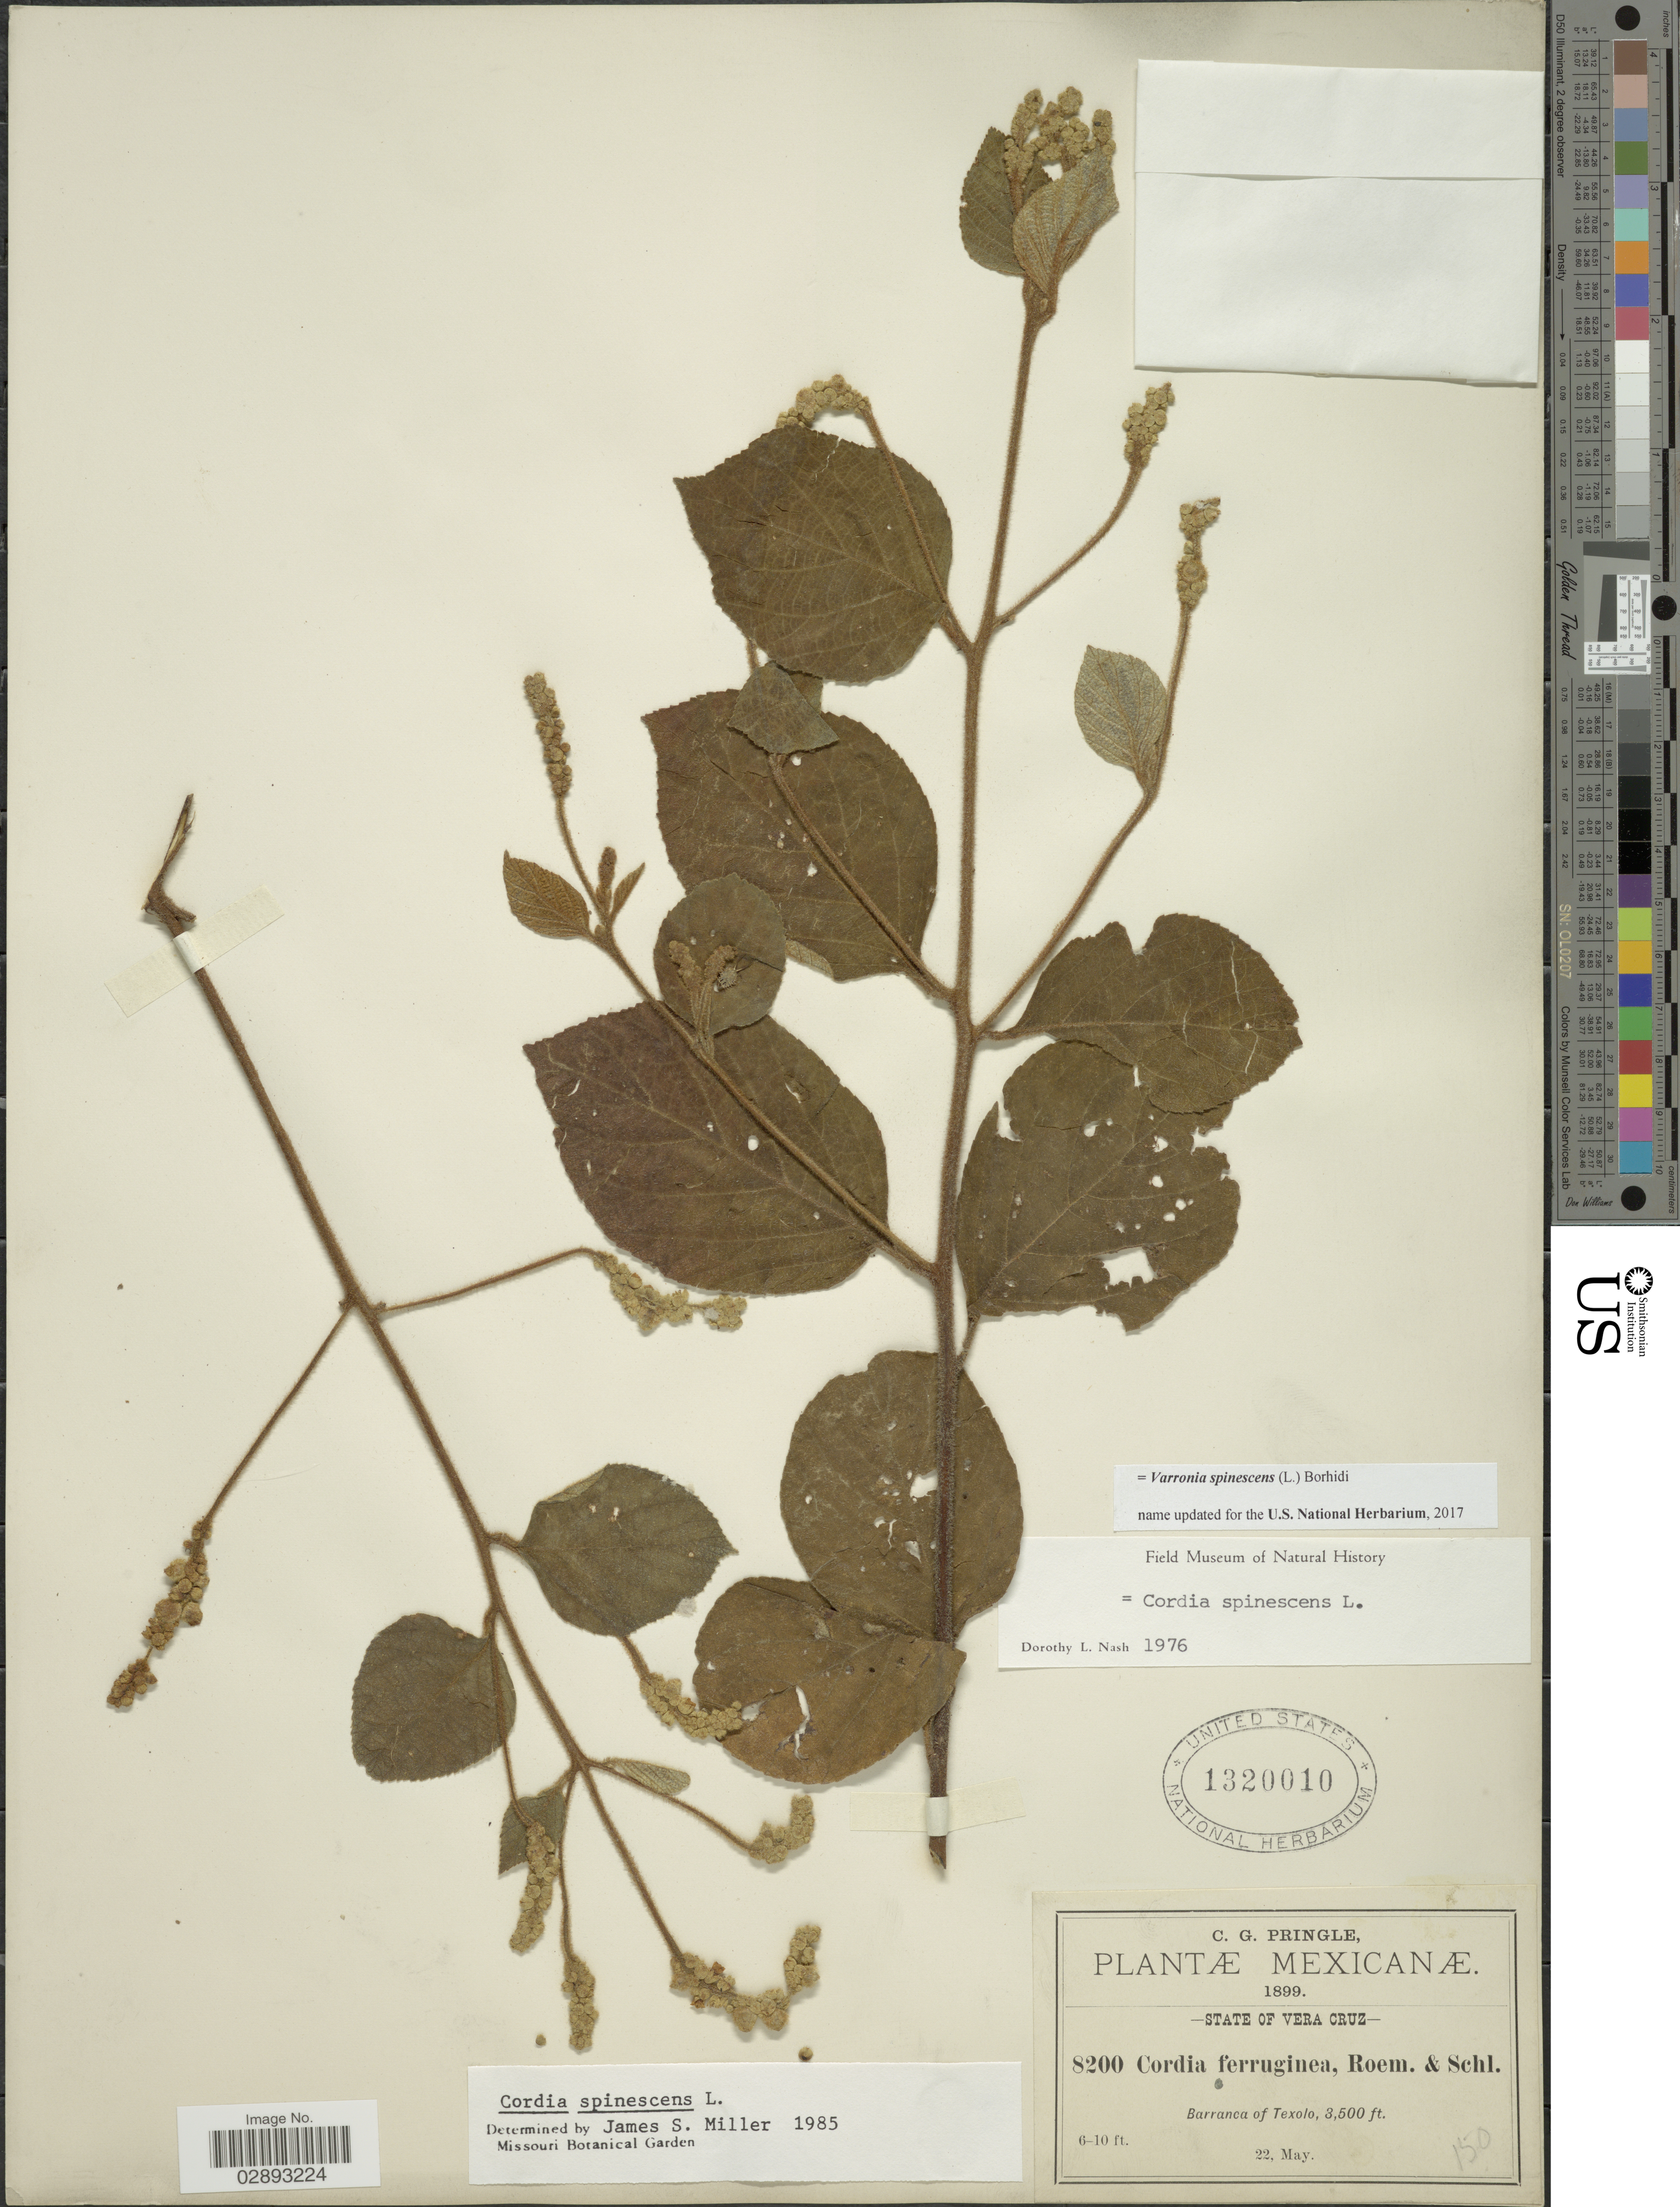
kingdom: Plantae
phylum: Tracheophyta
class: Magnoliopsida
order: Boraginales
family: Cordiaceae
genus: Varronia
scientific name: Varronia spinescens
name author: (L.) Borhidi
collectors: C. G. Pringle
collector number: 8200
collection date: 1899-05-22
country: Mexico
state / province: Veracruz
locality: State of Vera Cruz. Barranca of Texolo.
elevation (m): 1067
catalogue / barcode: US 1320010